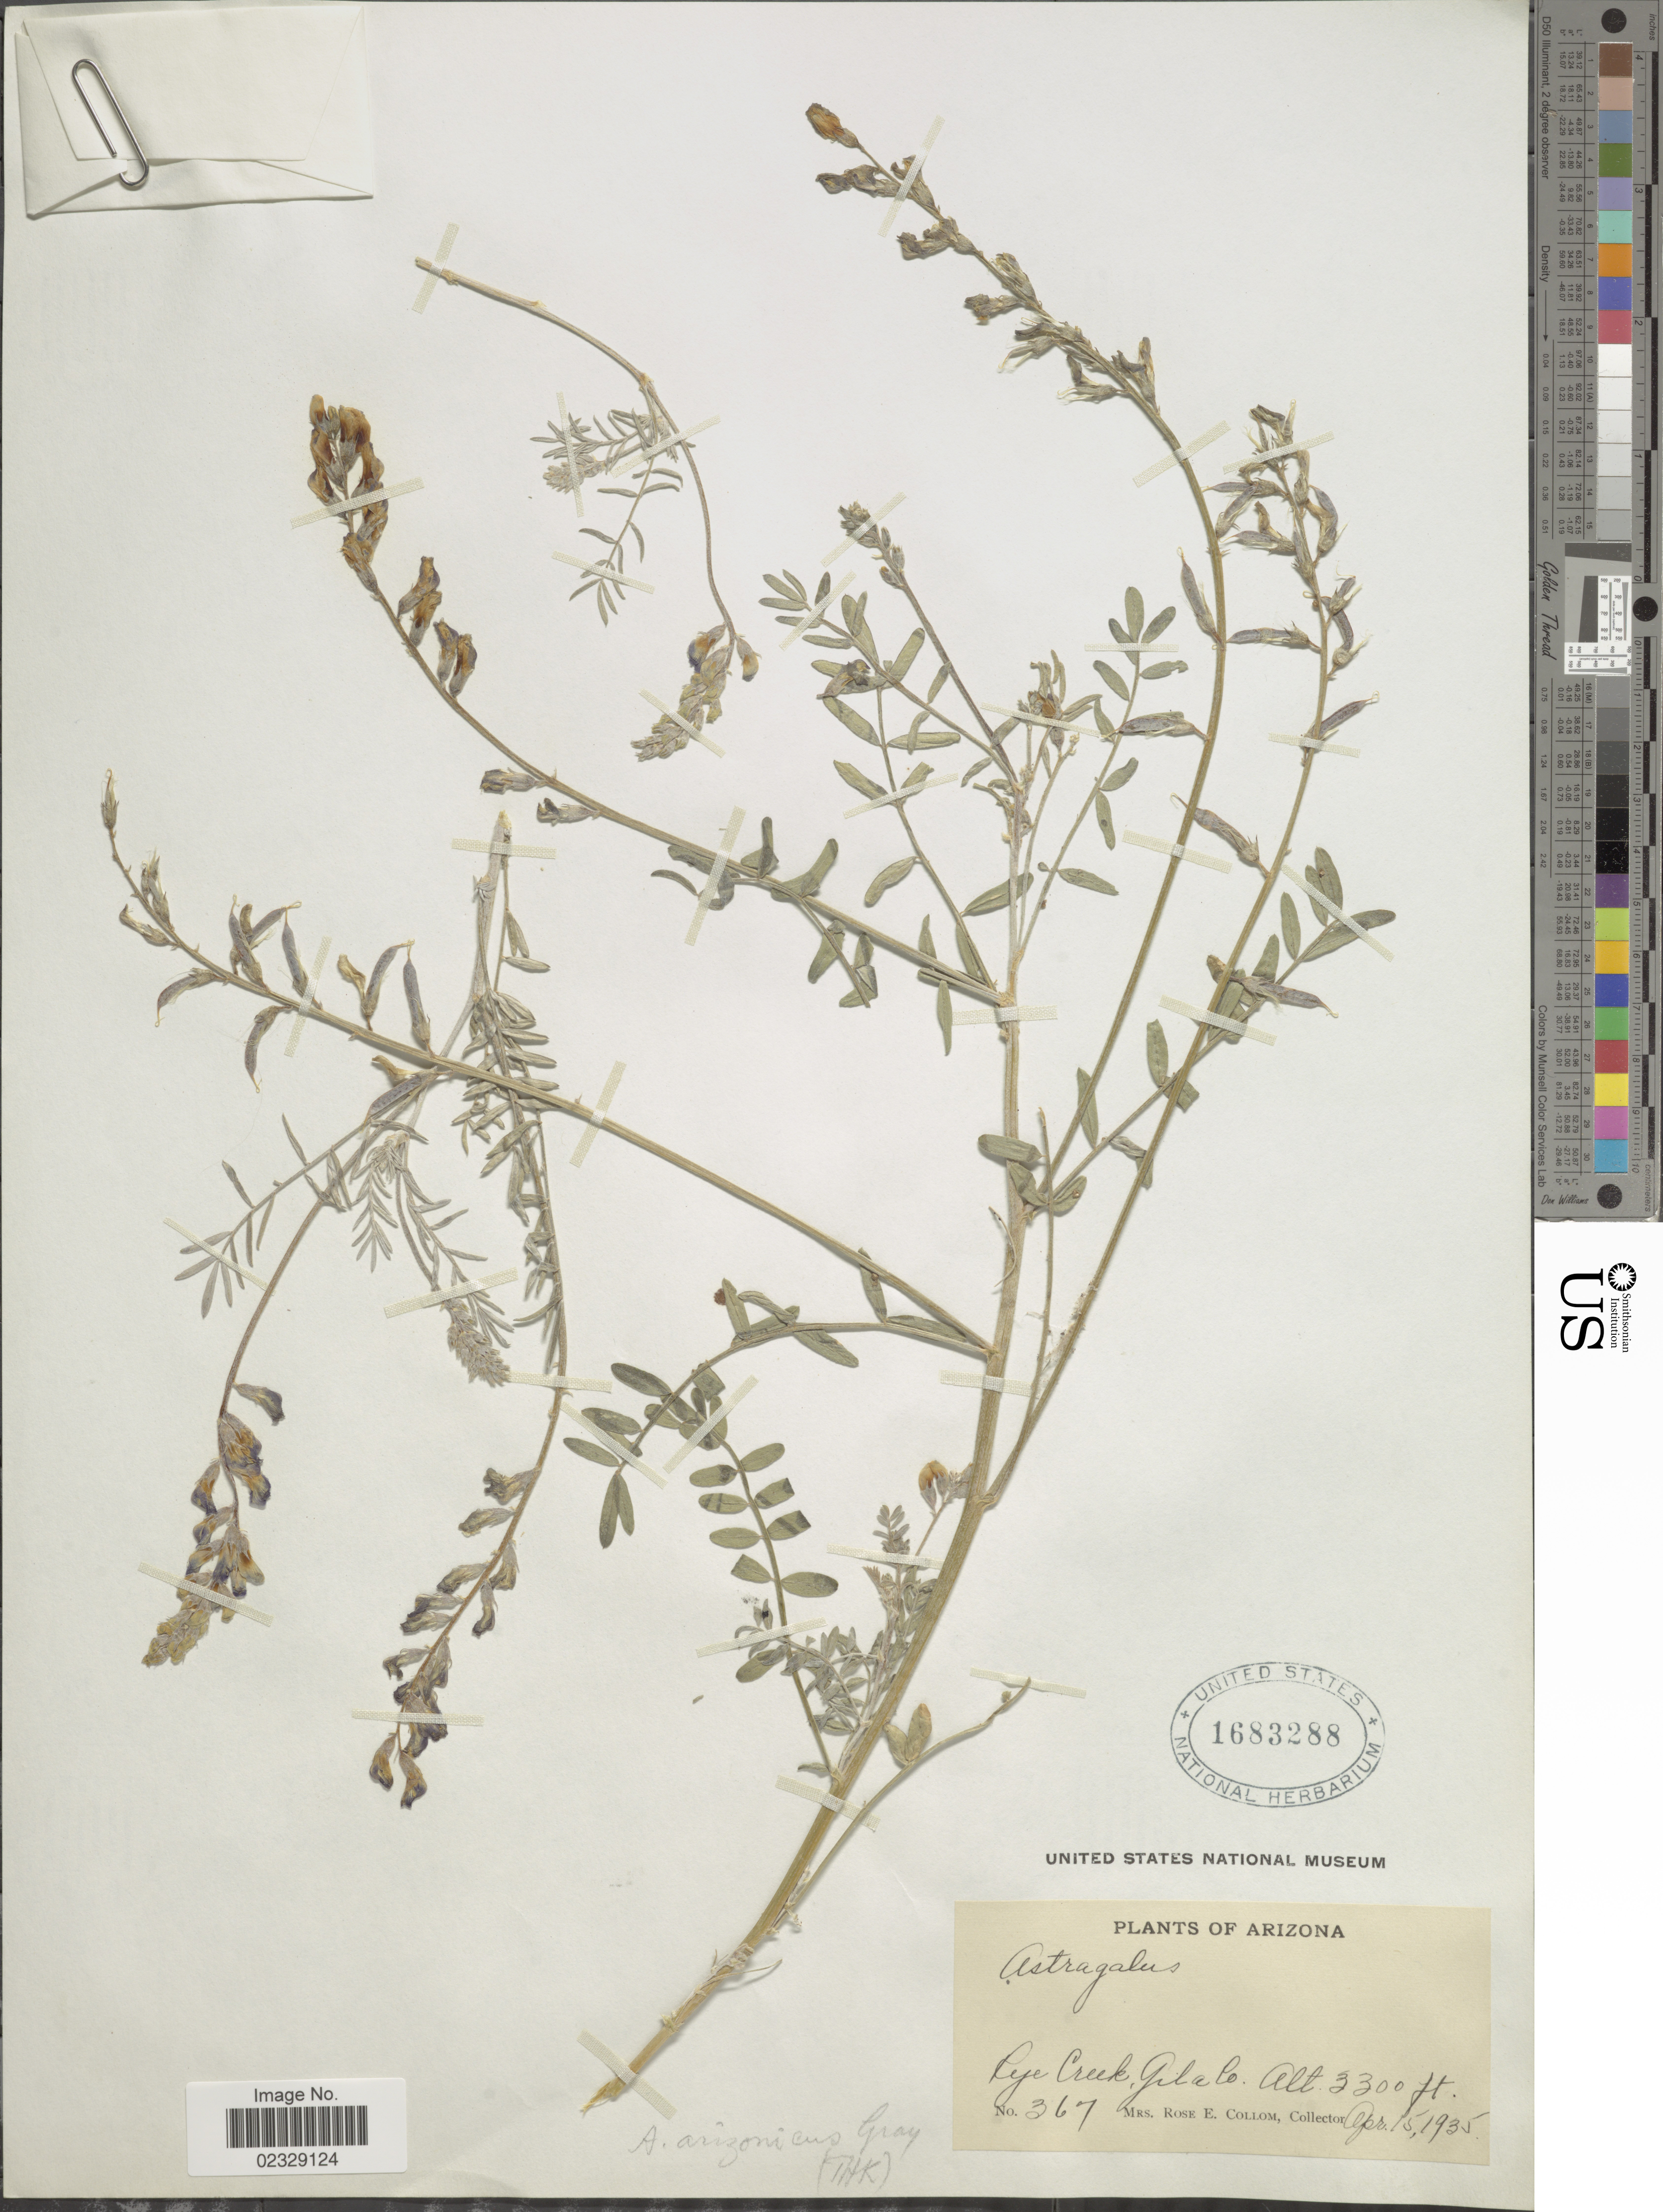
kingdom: Plantae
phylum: Tracheophyta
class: Magnoliopsida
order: Fabales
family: Fabaceae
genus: Astragalus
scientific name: Astragalus arizonicus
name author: A. Gray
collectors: R. E. Collom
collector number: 367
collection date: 1935-04-15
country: United States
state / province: Arizona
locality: Rye Creek, Gila Co.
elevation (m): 1006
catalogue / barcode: US 1683288